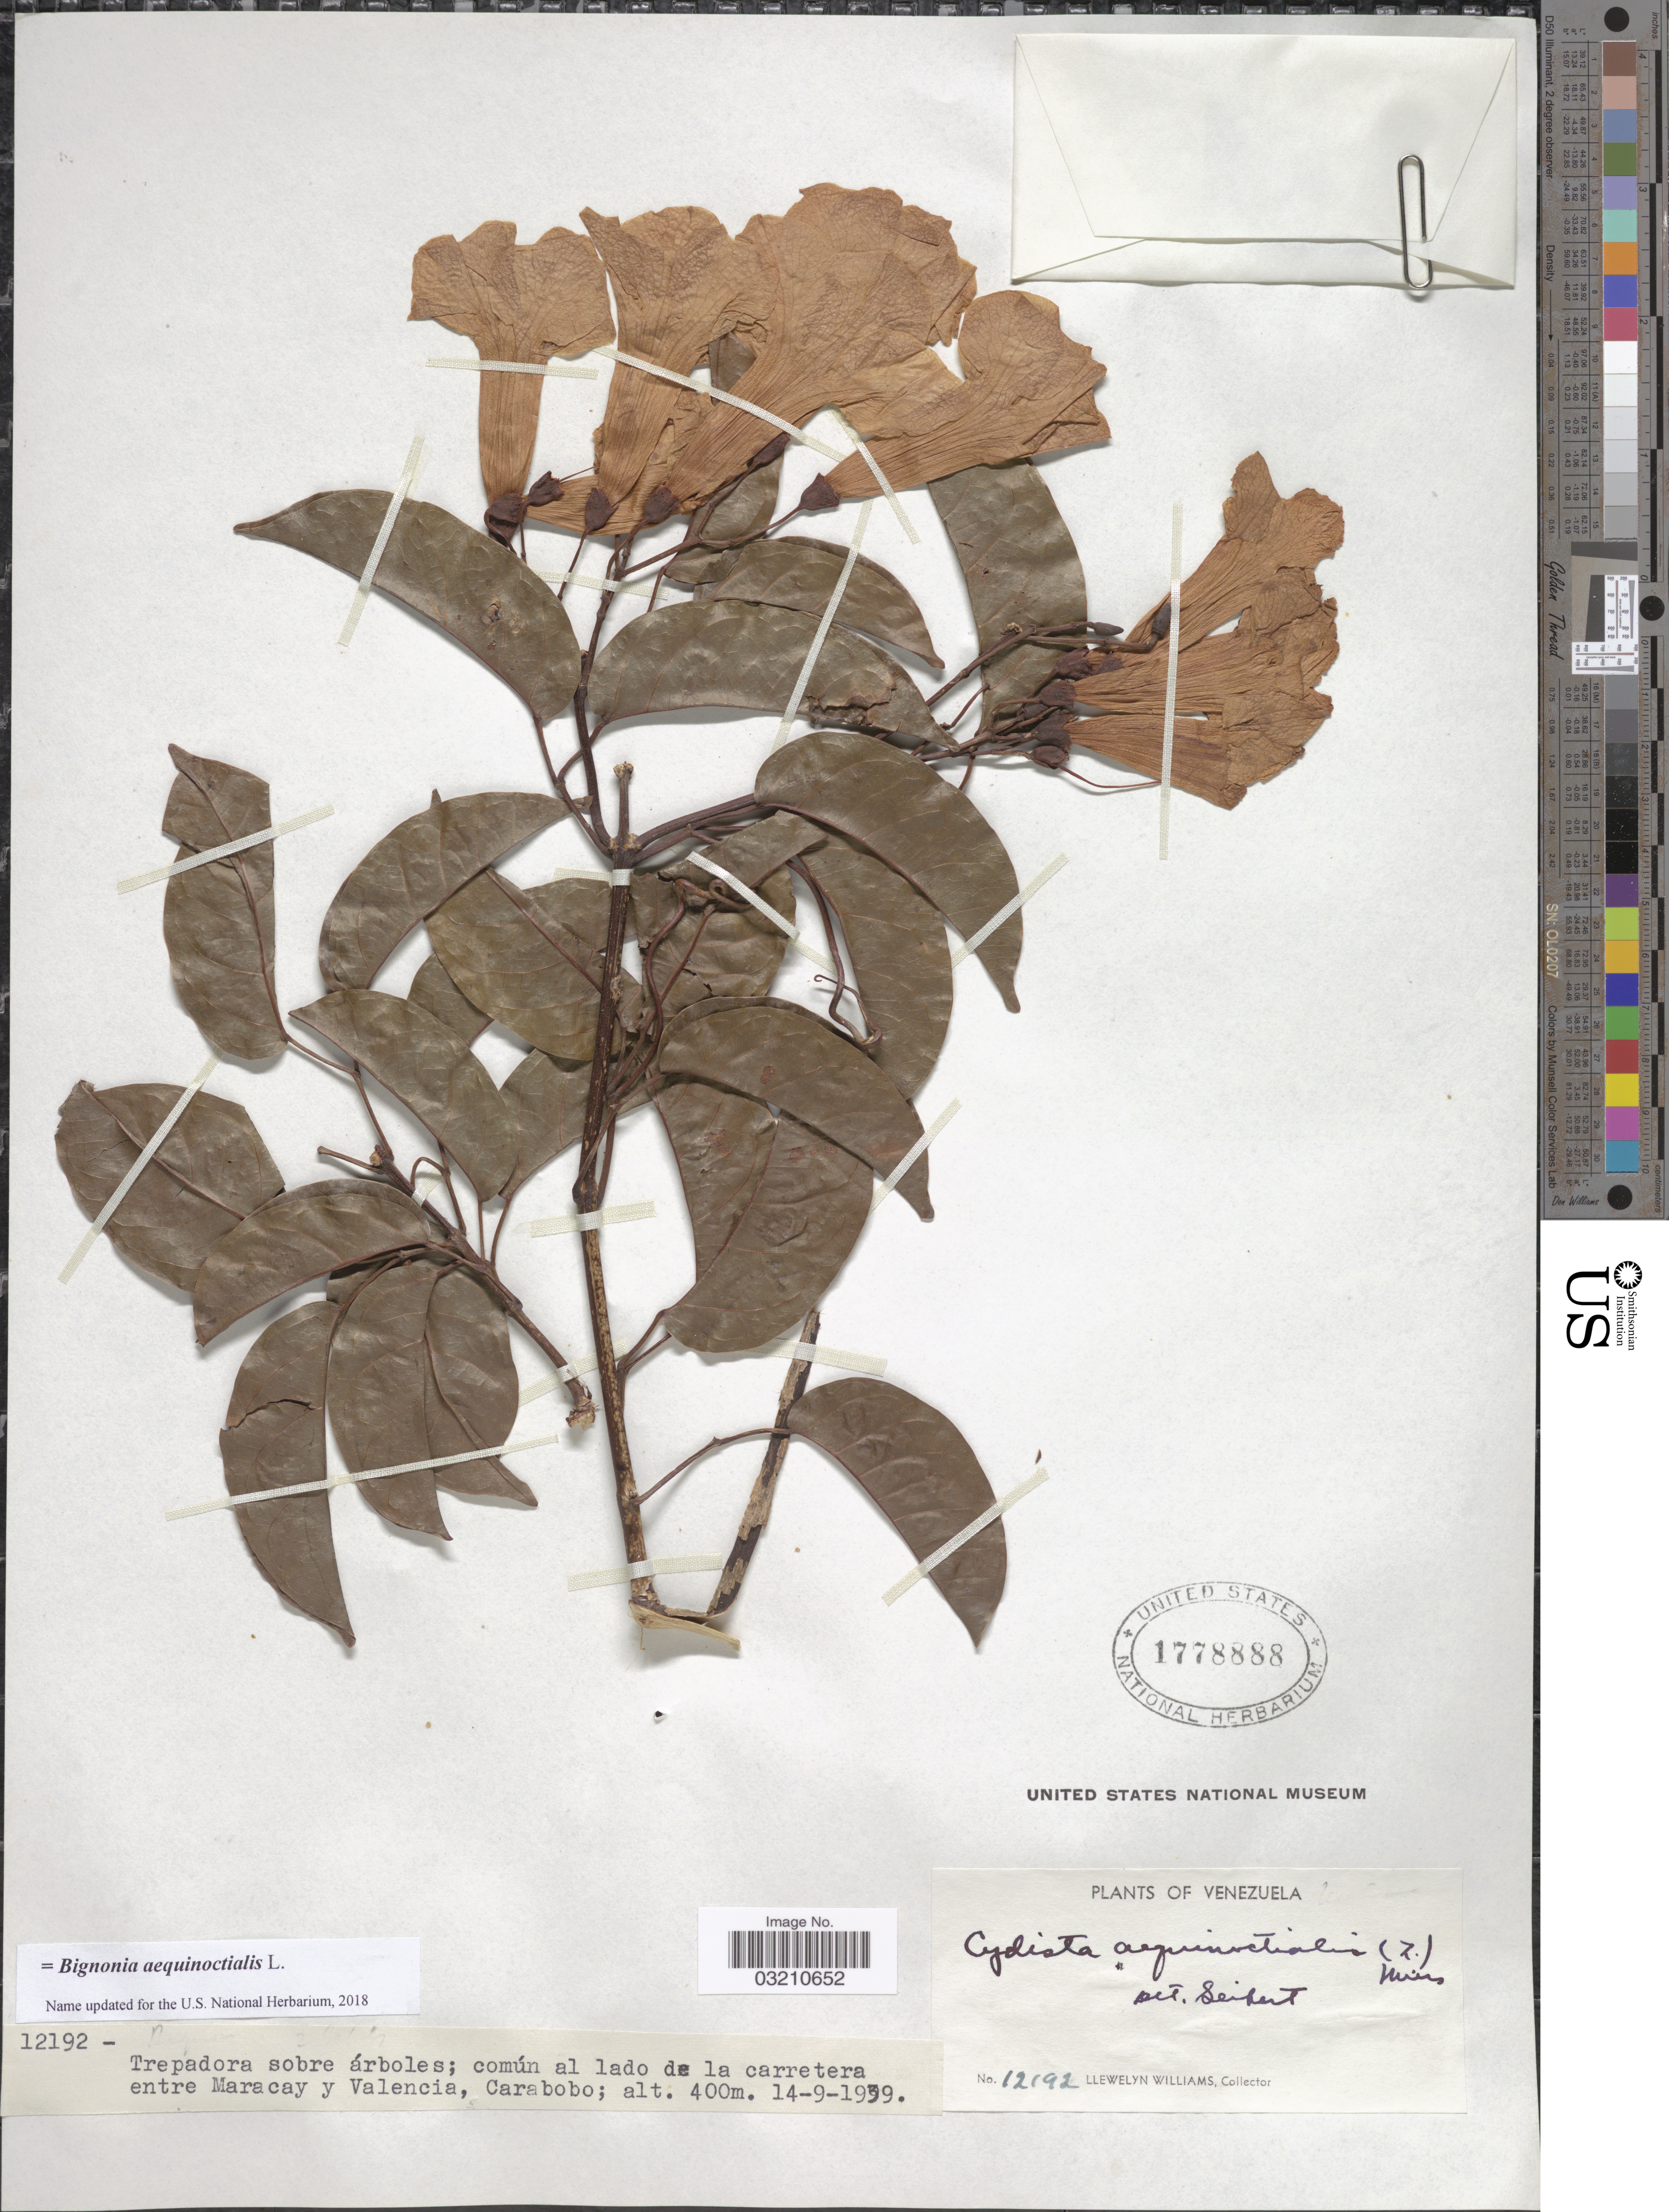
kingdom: Plantae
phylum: Tracheophyta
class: Magnoliopsida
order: Lamiales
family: Bignoniaceae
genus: Bignonia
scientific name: Bignonia aequinoctialis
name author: L.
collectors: Ll. Williams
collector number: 12192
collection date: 1939-09-14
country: Venezuela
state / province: Carabobo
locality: Común al lado de la carretera entre Maracay y Valencia.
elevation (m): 400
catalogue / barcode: US 1778888